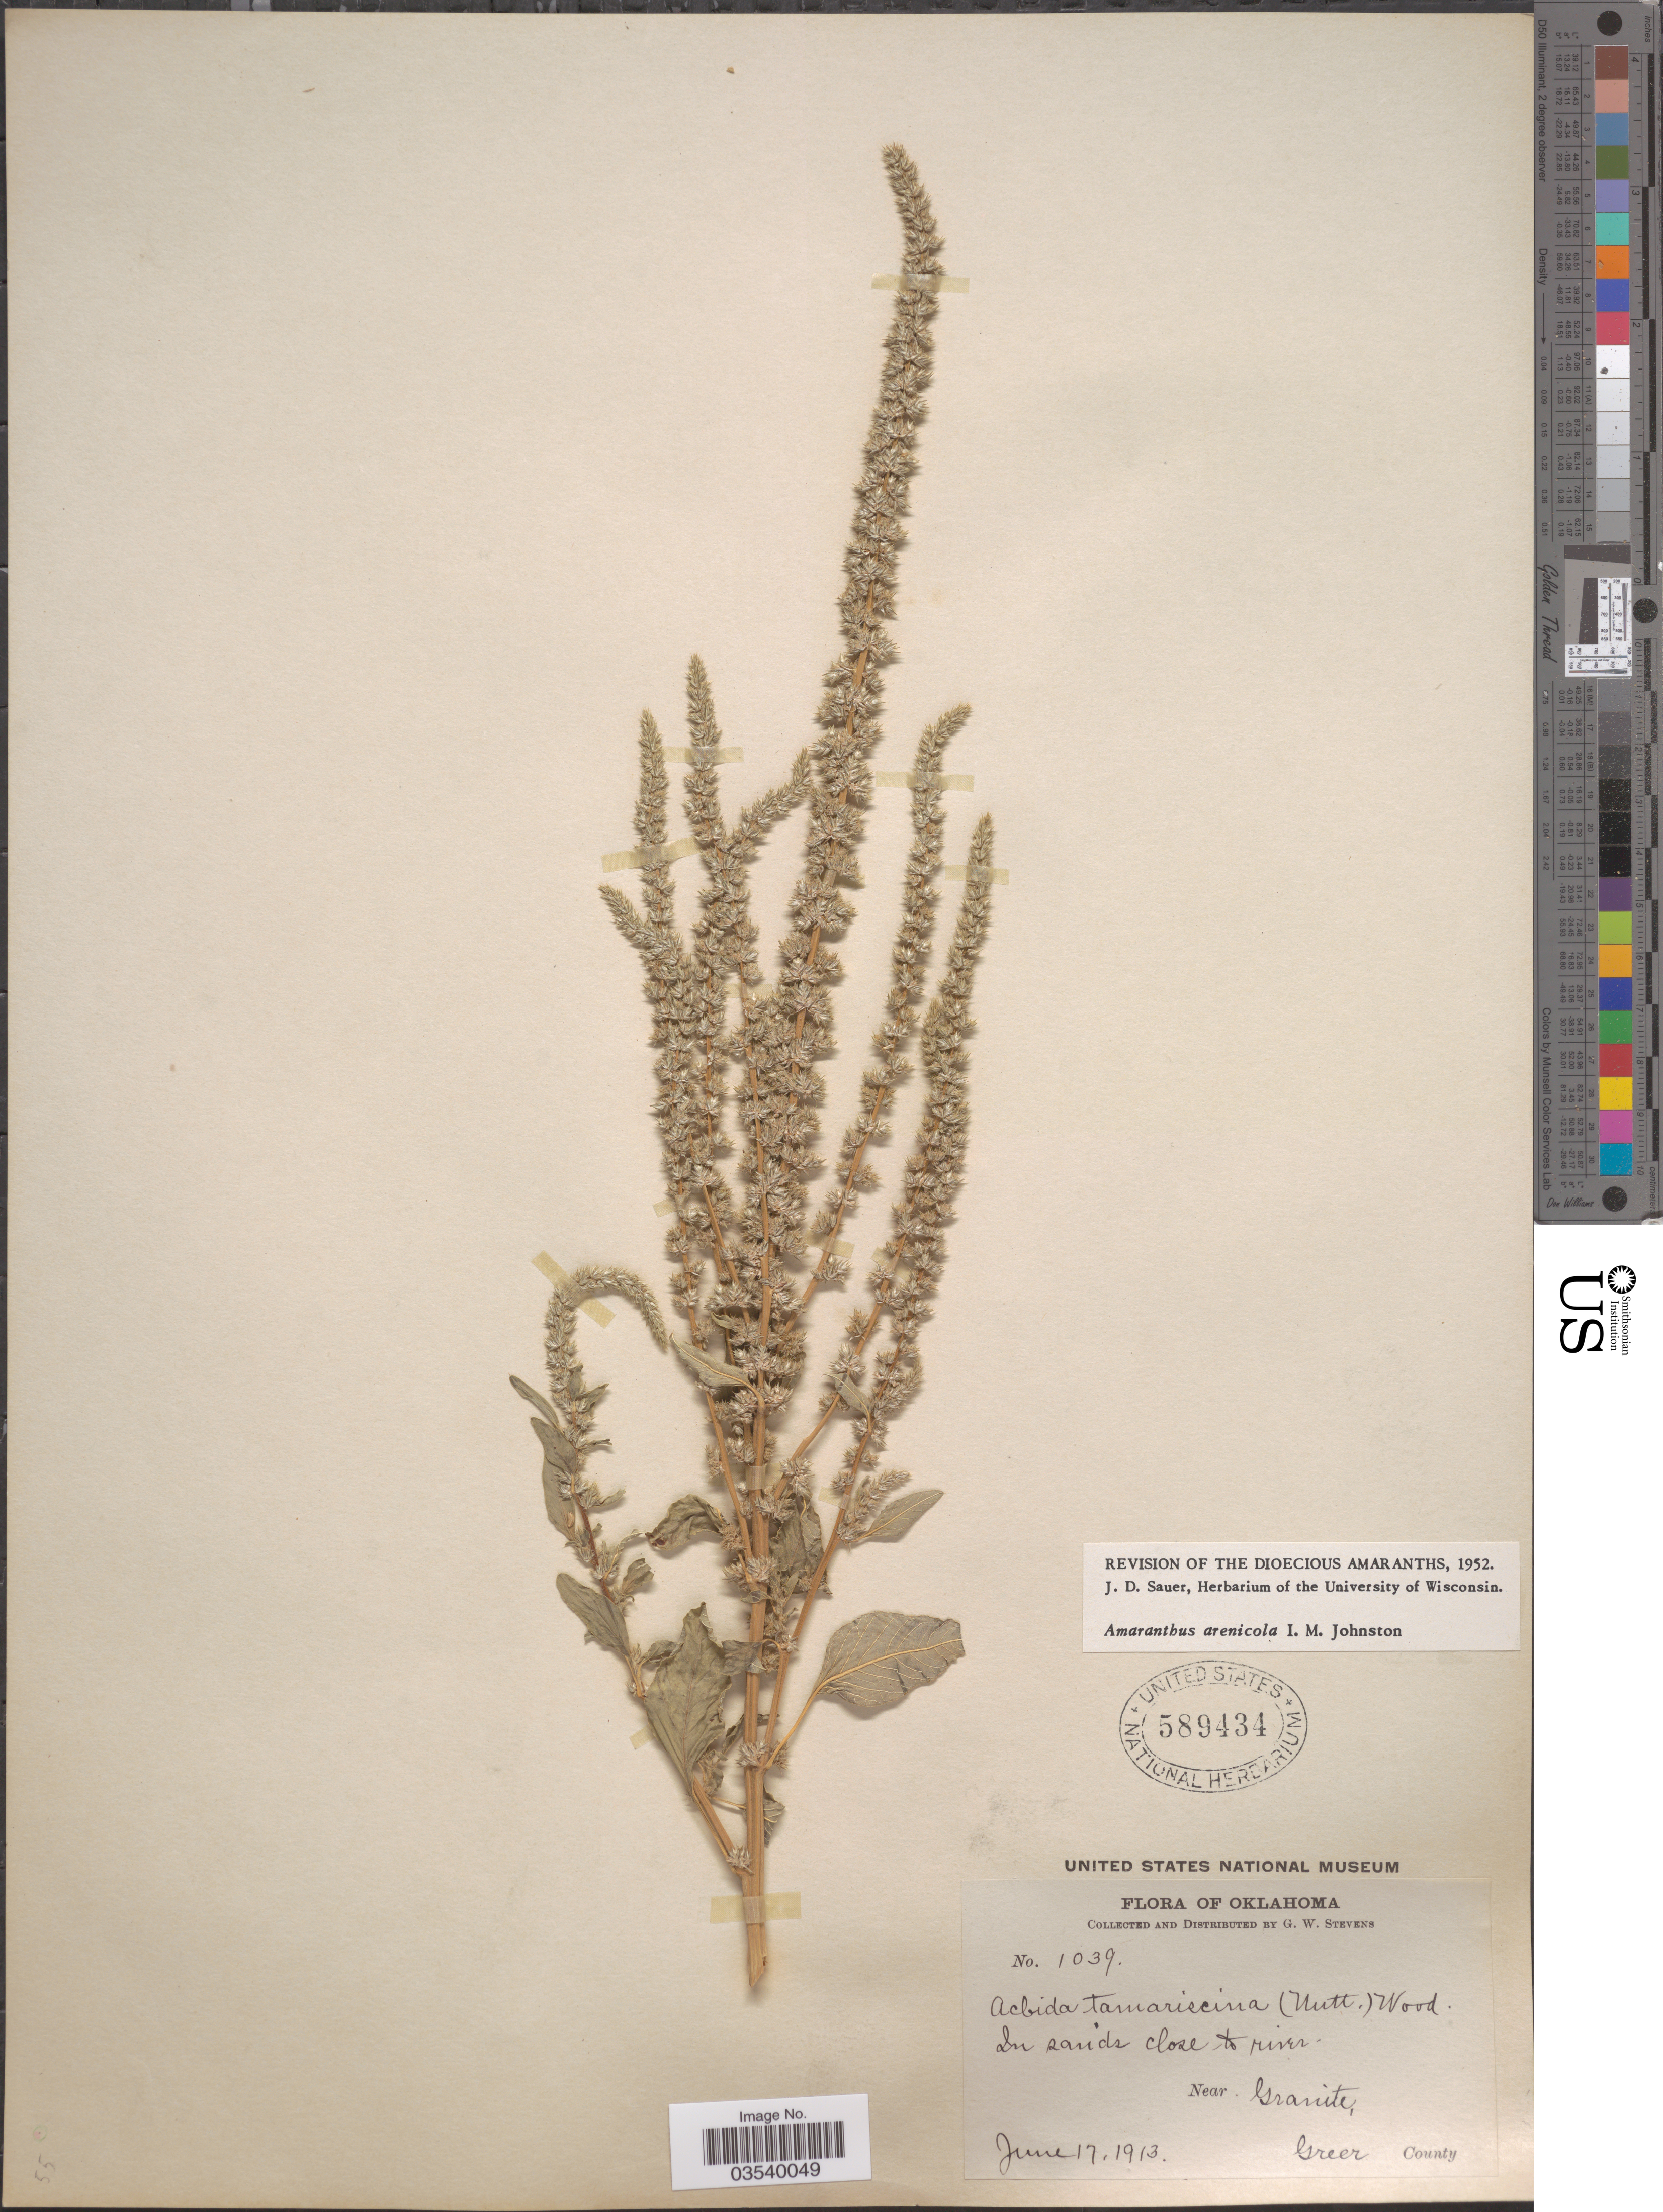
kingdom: Plantae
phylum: Tracheophyta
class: Magnoliopsida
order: Caryophyllales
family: Amaranthaceae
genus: Amaranthus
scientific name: Amaranthus arenicola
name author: I.M. Johnst.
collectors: G. W. Stevens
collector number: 1039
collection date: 1913-06-17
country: United States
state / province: Oklahoma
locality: Close to river near Granite. Greer County.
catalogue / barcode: US 589434